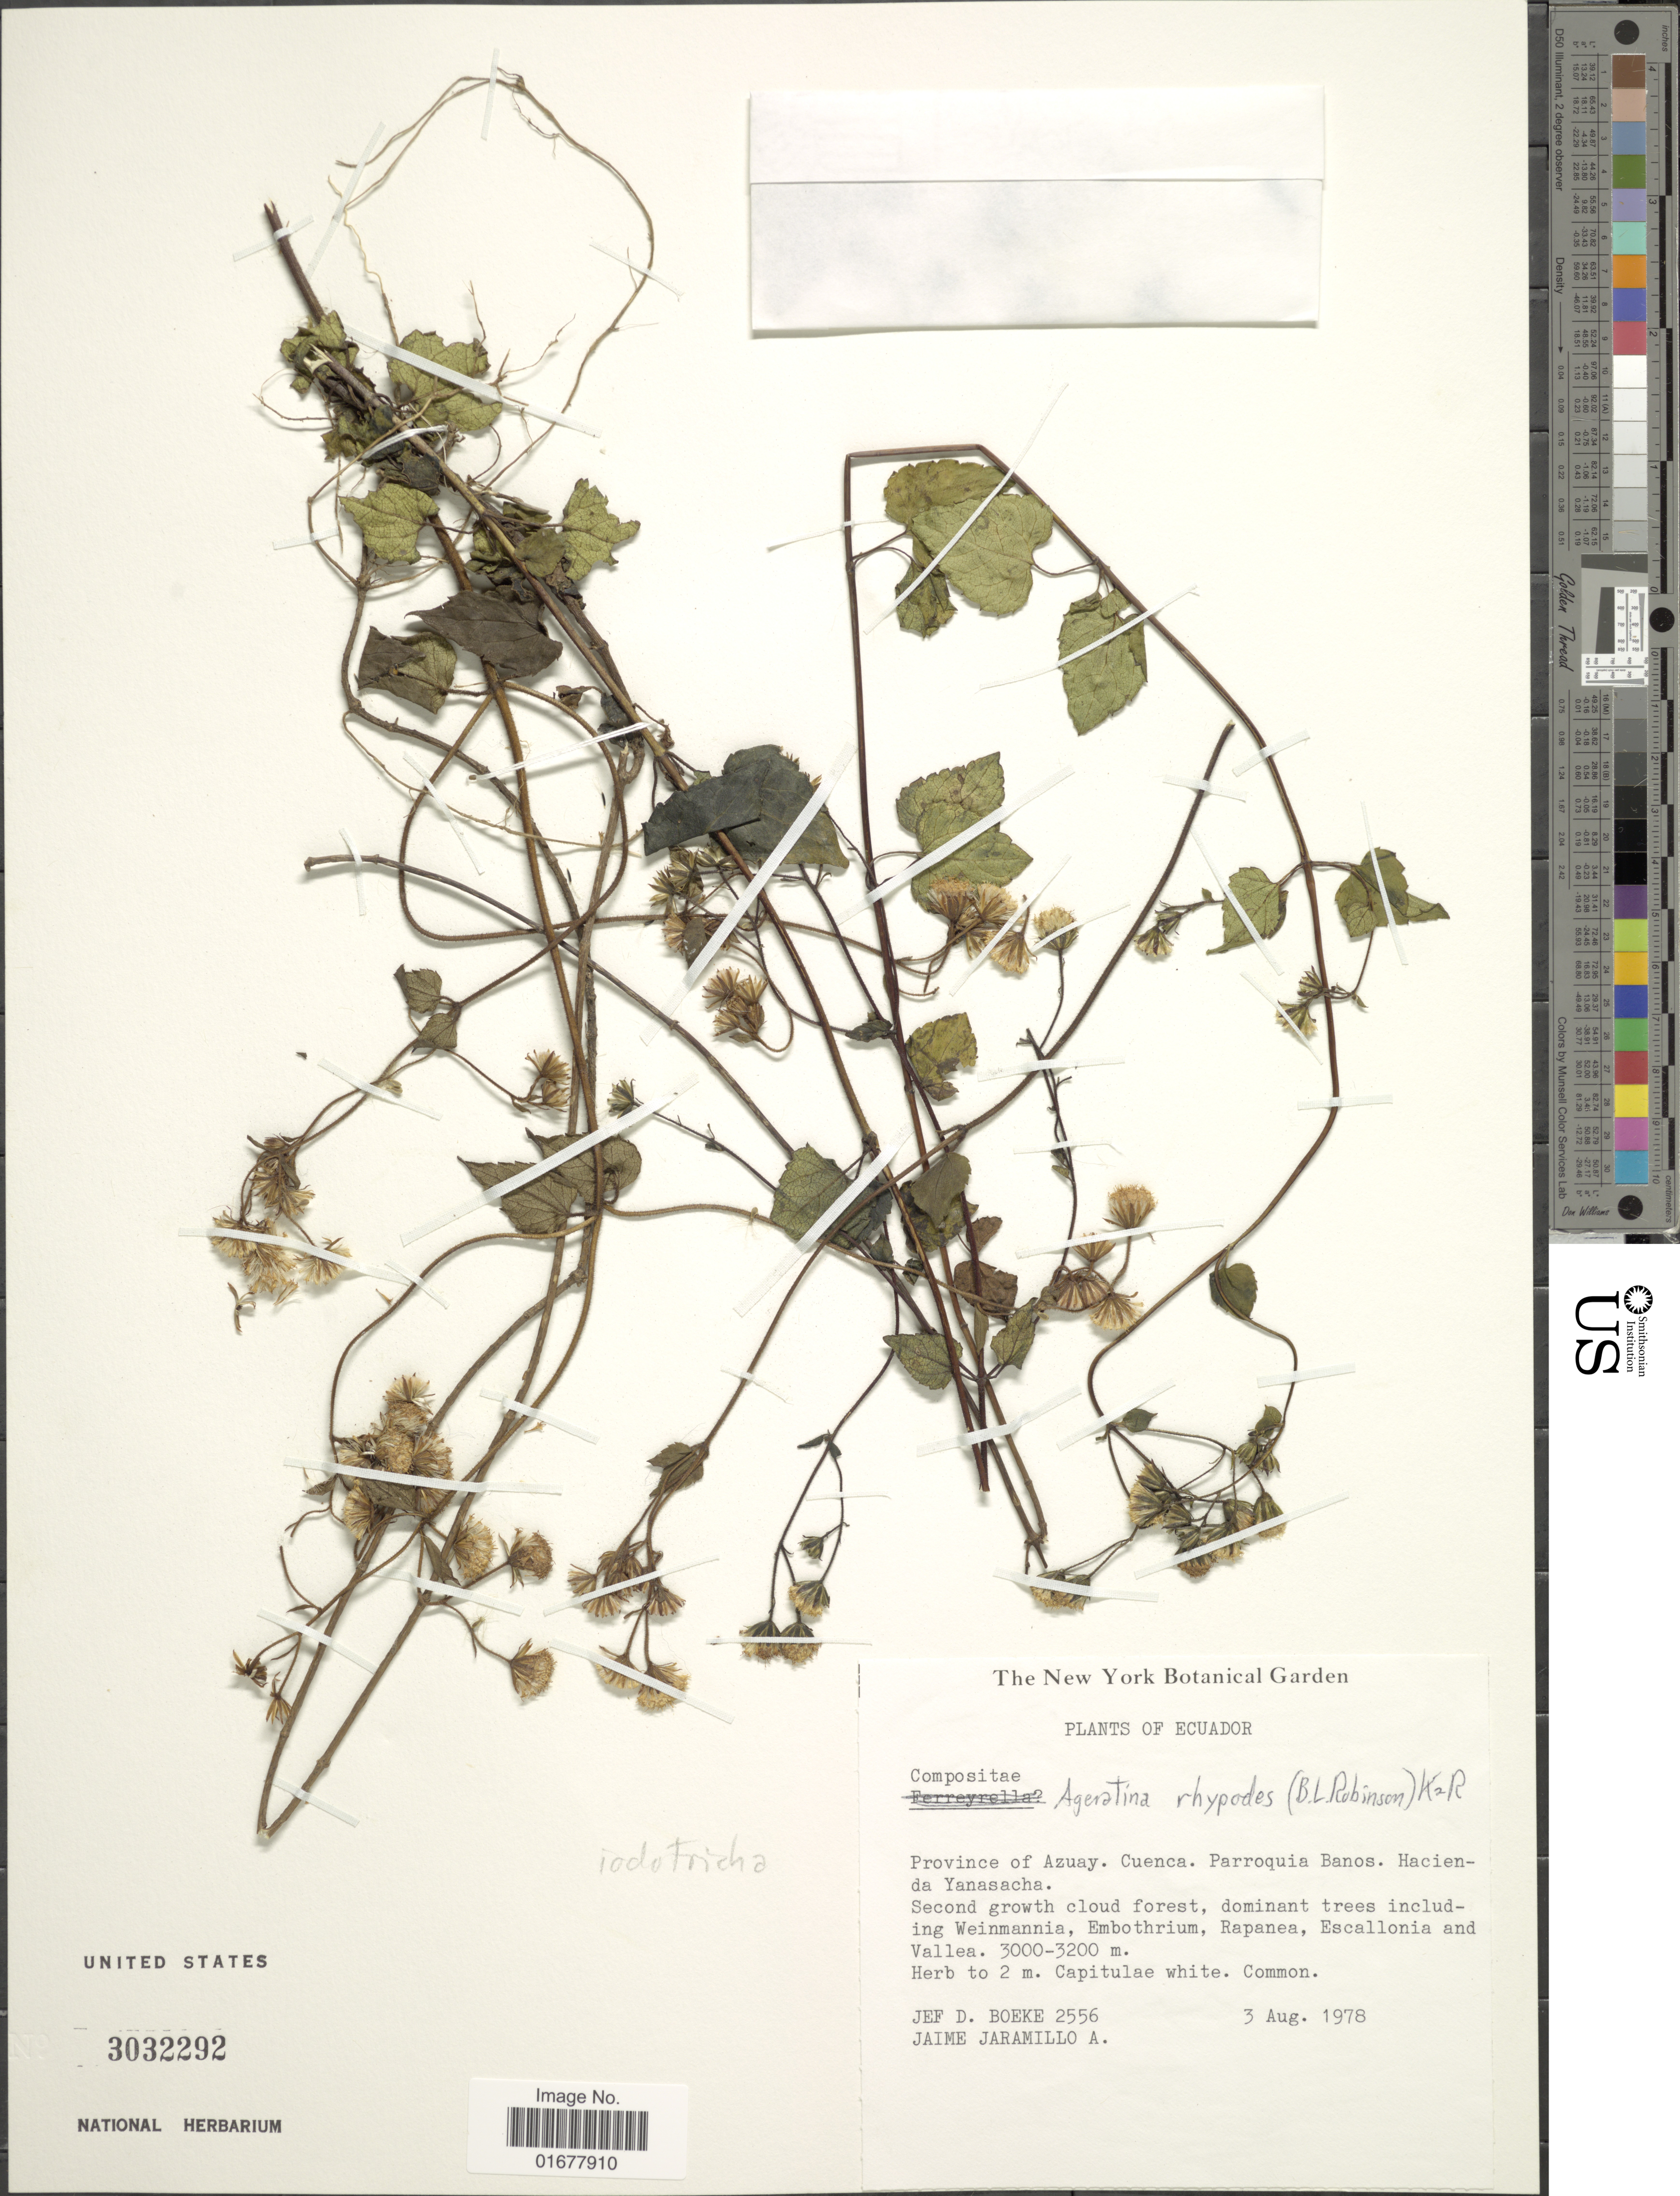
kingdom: Plantae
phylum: Tracheophyta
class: Magnoliopsida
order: Asterales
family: Asteraceae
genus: Ageratina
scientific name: Ageratina iodotricha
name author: (B.L. Rob.) R.M. King & H. Rob.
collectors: J. D. Boeke & J. L. Jaramillo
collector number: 2556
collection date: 1978-08-03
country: Ecuador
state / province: Azuay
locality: Province of Azuay, Cuenca, Parroquia Banos, Hacienda Yanasacha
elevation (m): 3000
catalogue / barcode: US 3032292